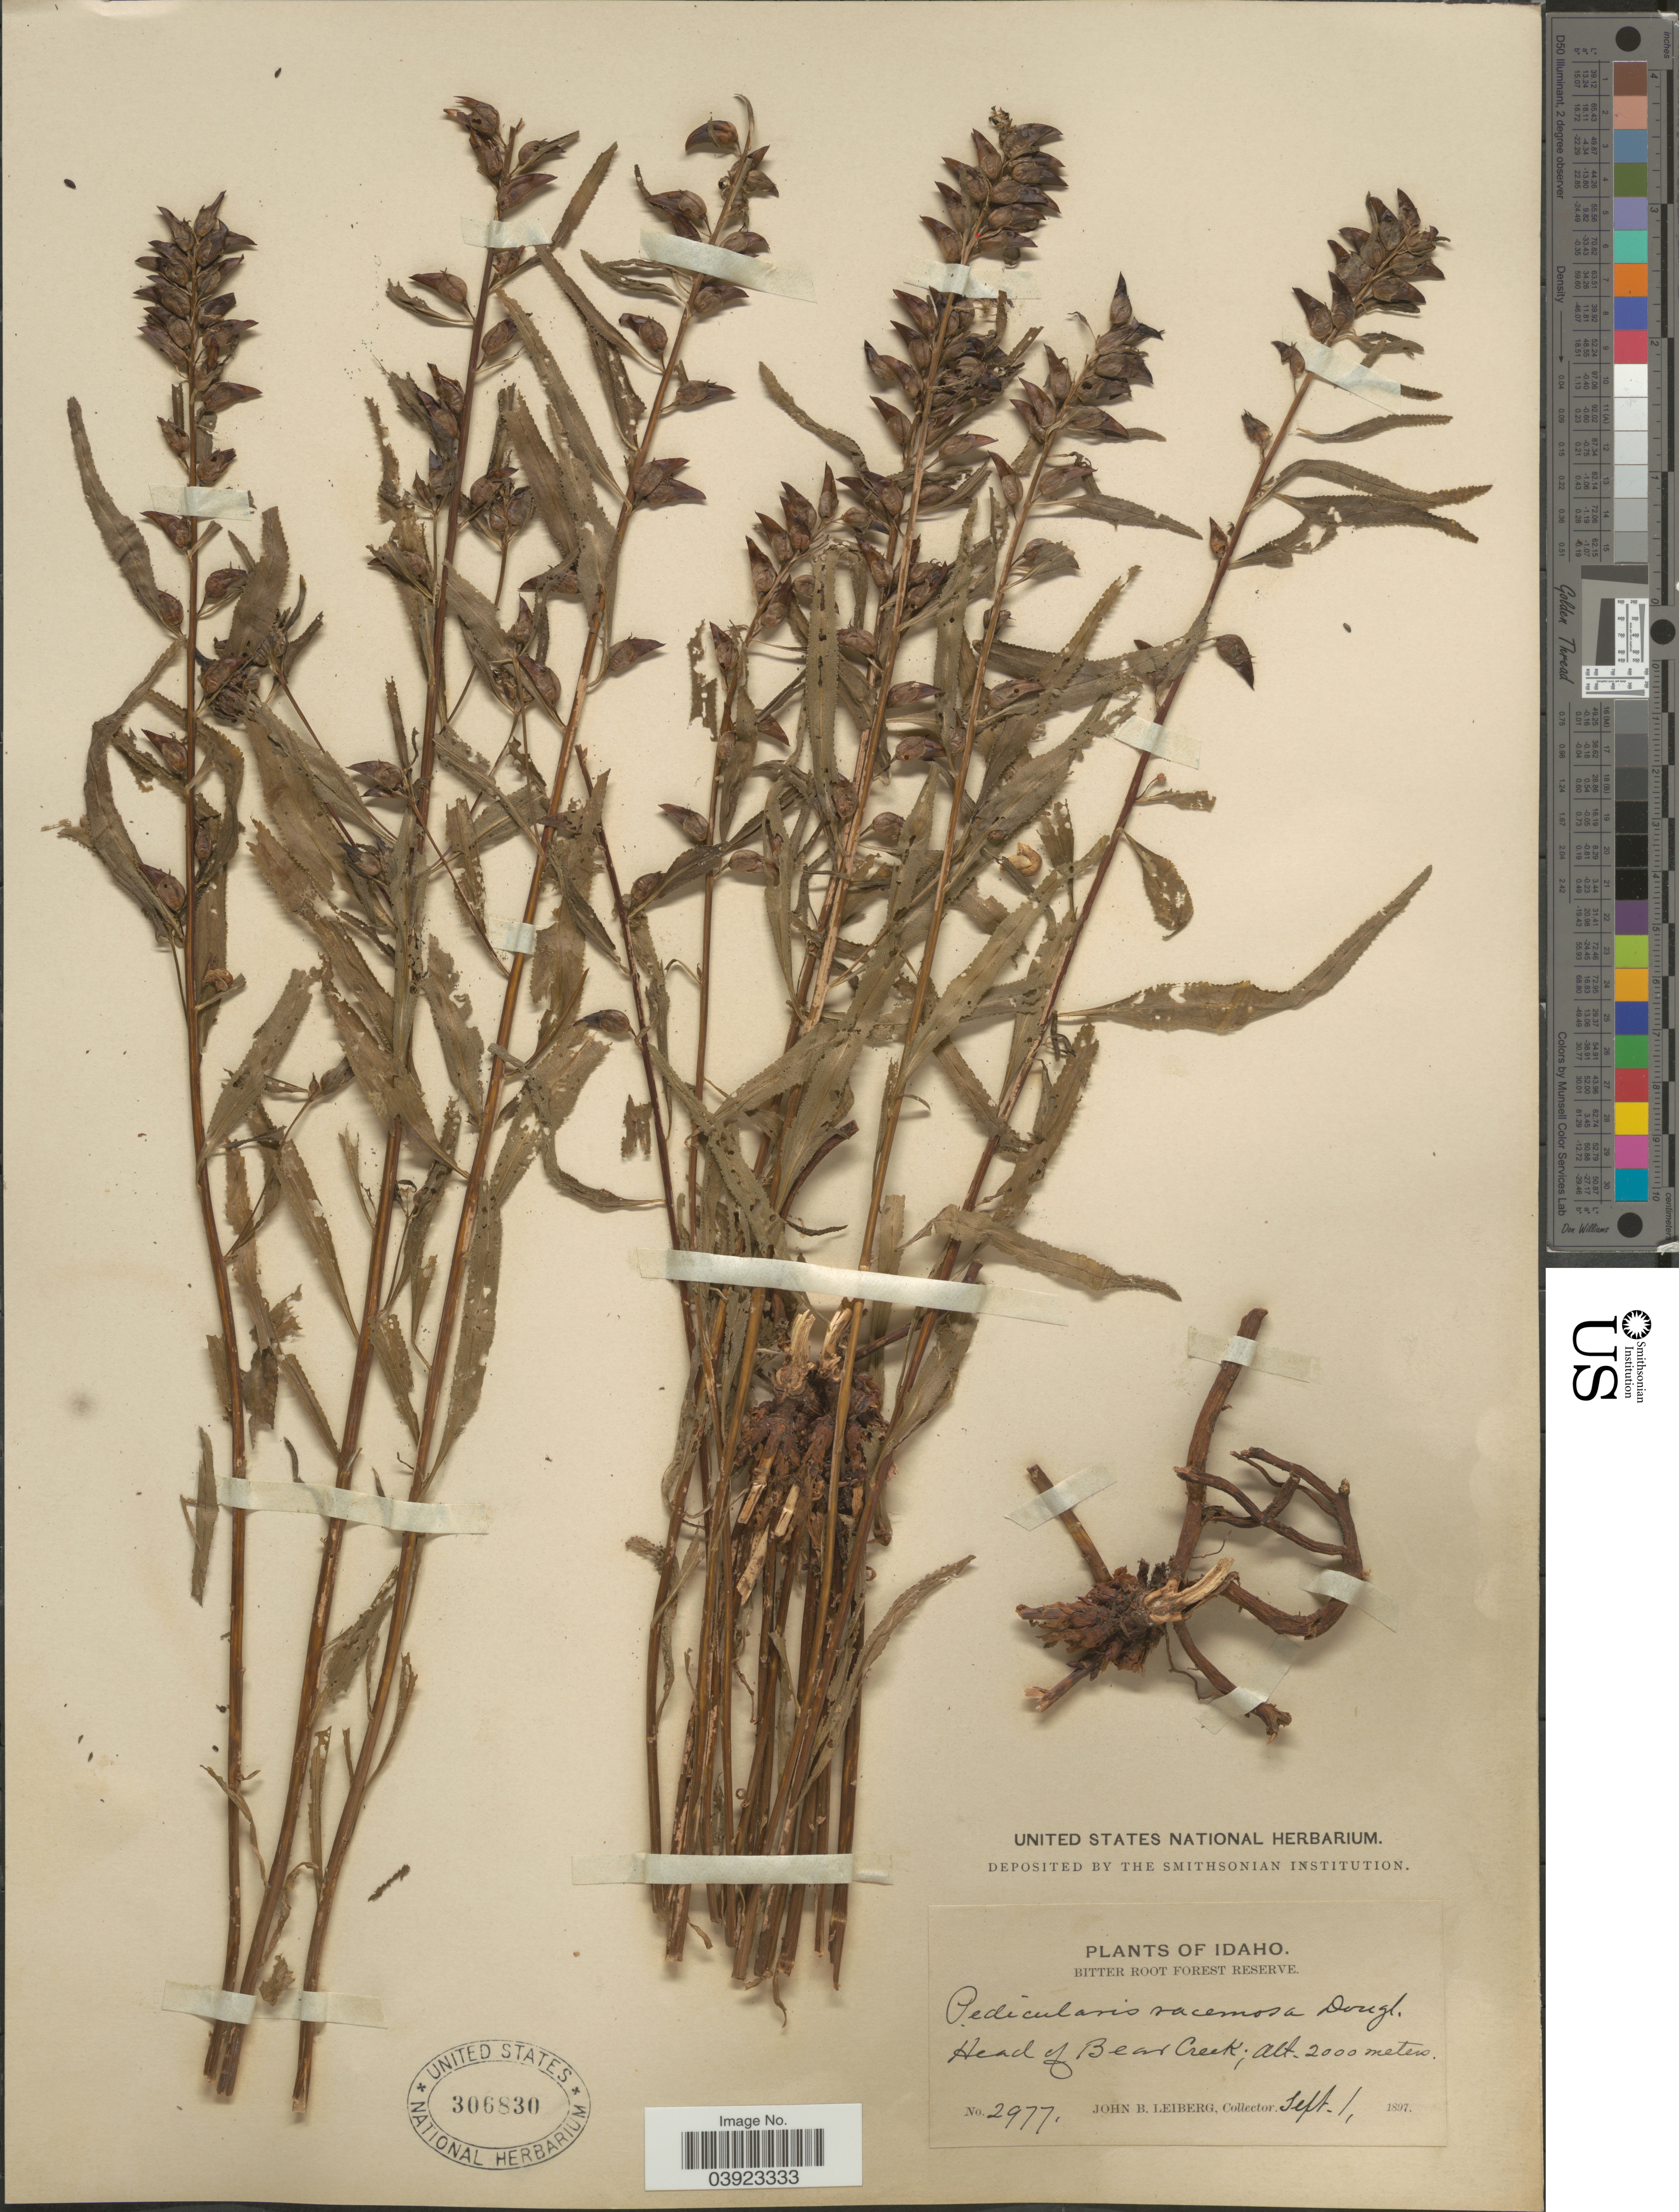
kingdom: Plantae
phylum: Tracheophyta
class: Magnoliopsida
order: Lamiales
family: Orobanchaceae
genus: Pedicularis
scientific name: Pedicularis racemosa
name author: Douglas ex Benth.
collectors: J. B. Leiberg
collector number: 2977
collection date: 1897-09-01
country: United States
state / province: Idaho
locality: Bitter Root Forest Reserve. Head of Bear Creek.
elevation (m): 2000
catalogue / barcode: US 306830